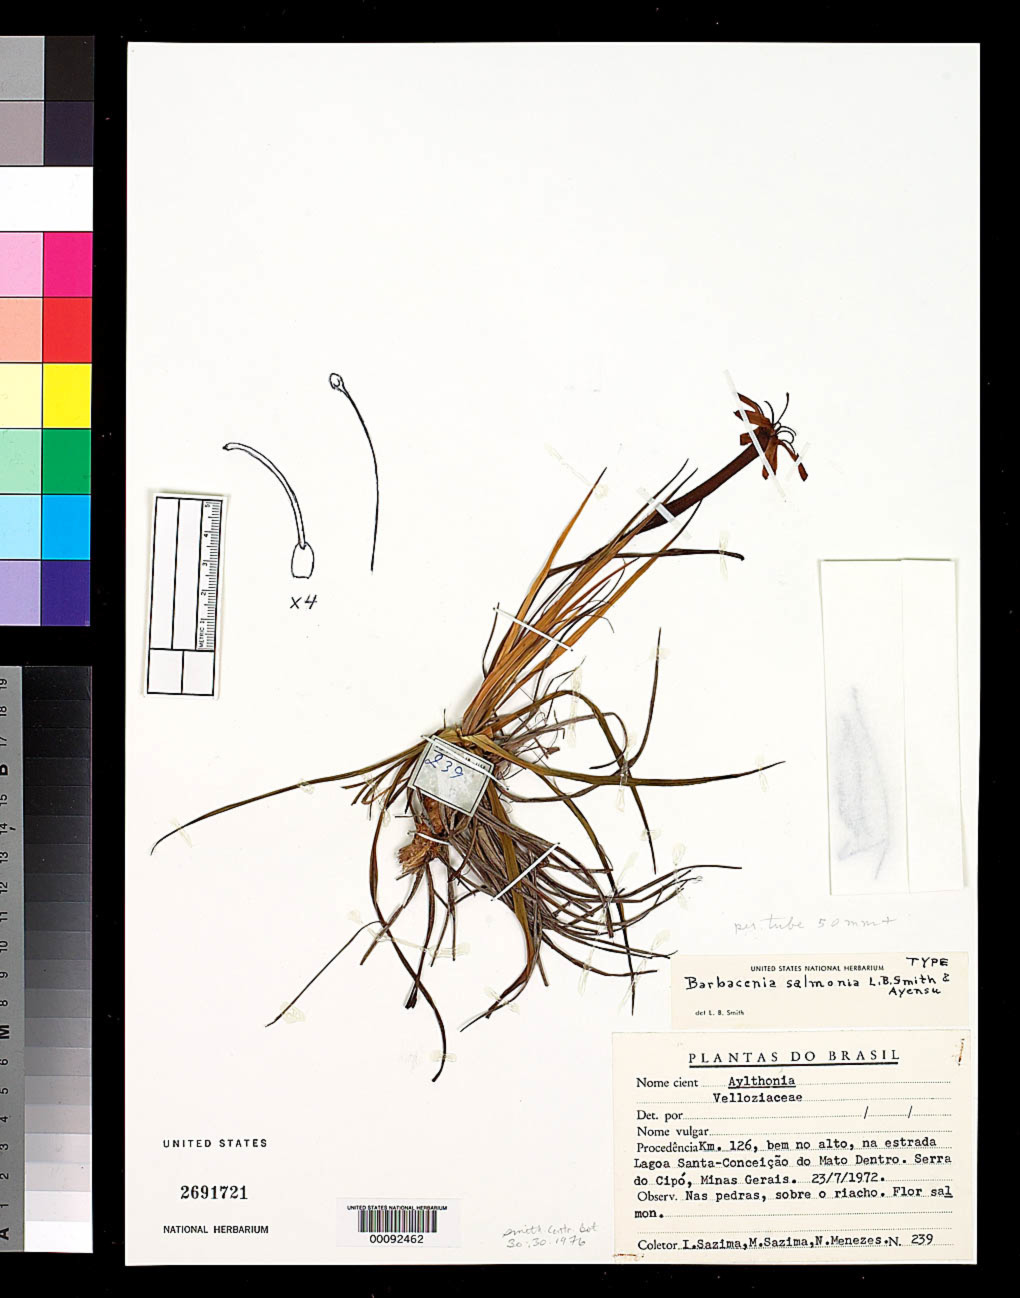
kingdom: Plantae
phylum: Tracheophyta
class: Liliopsida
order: Pandanales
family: Velloziaceae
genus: Barbacenia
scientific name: Barbacenia salmonea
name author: L.B. Sm. & Ayensu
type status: Holotype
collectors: -. Sazima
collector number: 239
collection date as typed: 23 Jul 1972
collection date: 1972-07-23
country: Brazil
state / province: Minas Gerais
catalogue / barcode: US 2691721